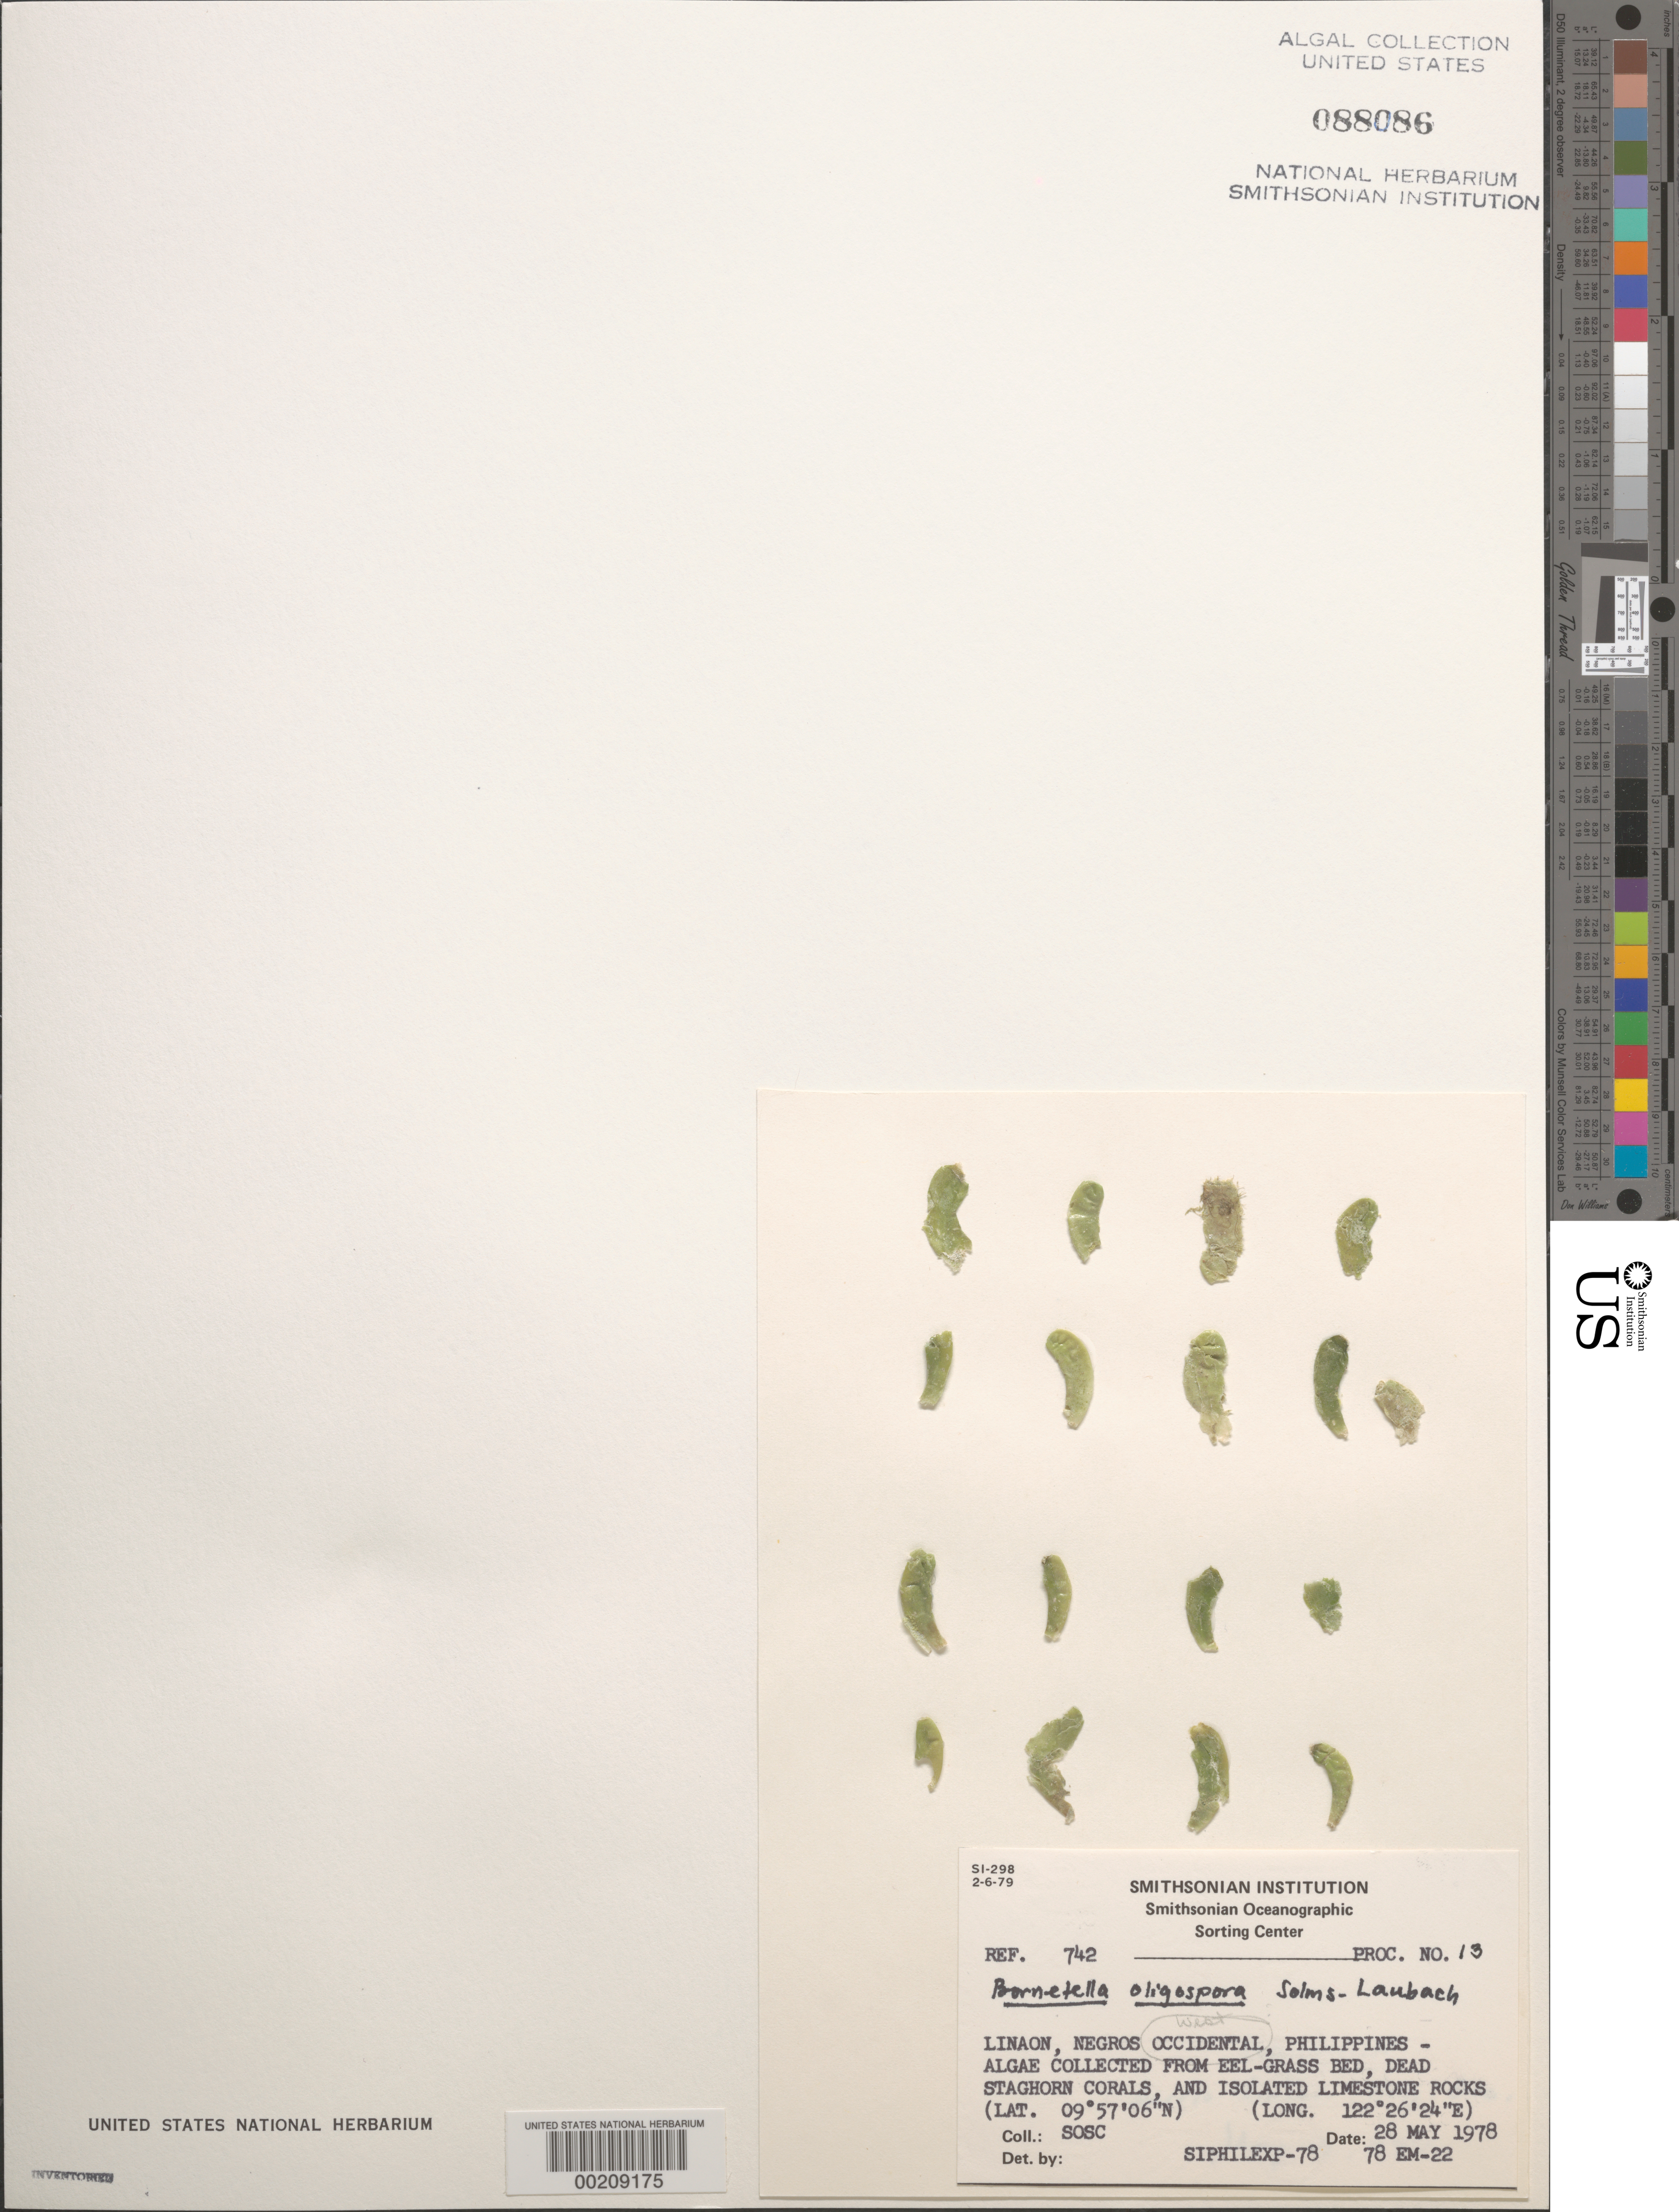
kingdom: Plantae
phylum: Chlorophyta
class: Ulvophyceae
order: Dasycladales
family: Dasycladaceae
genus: Bornetella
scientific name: Bornetella oligospora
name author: Solms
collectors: SOSC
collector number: Station 78 Em-22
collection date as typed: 28 May 1978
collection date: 1978-05-28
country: Philippines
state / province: Western Visayas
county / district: Negros Occidental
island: Negros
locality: Linaon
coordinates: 09 57' 06" N, 122 26' 24" E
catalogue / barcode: US 88086